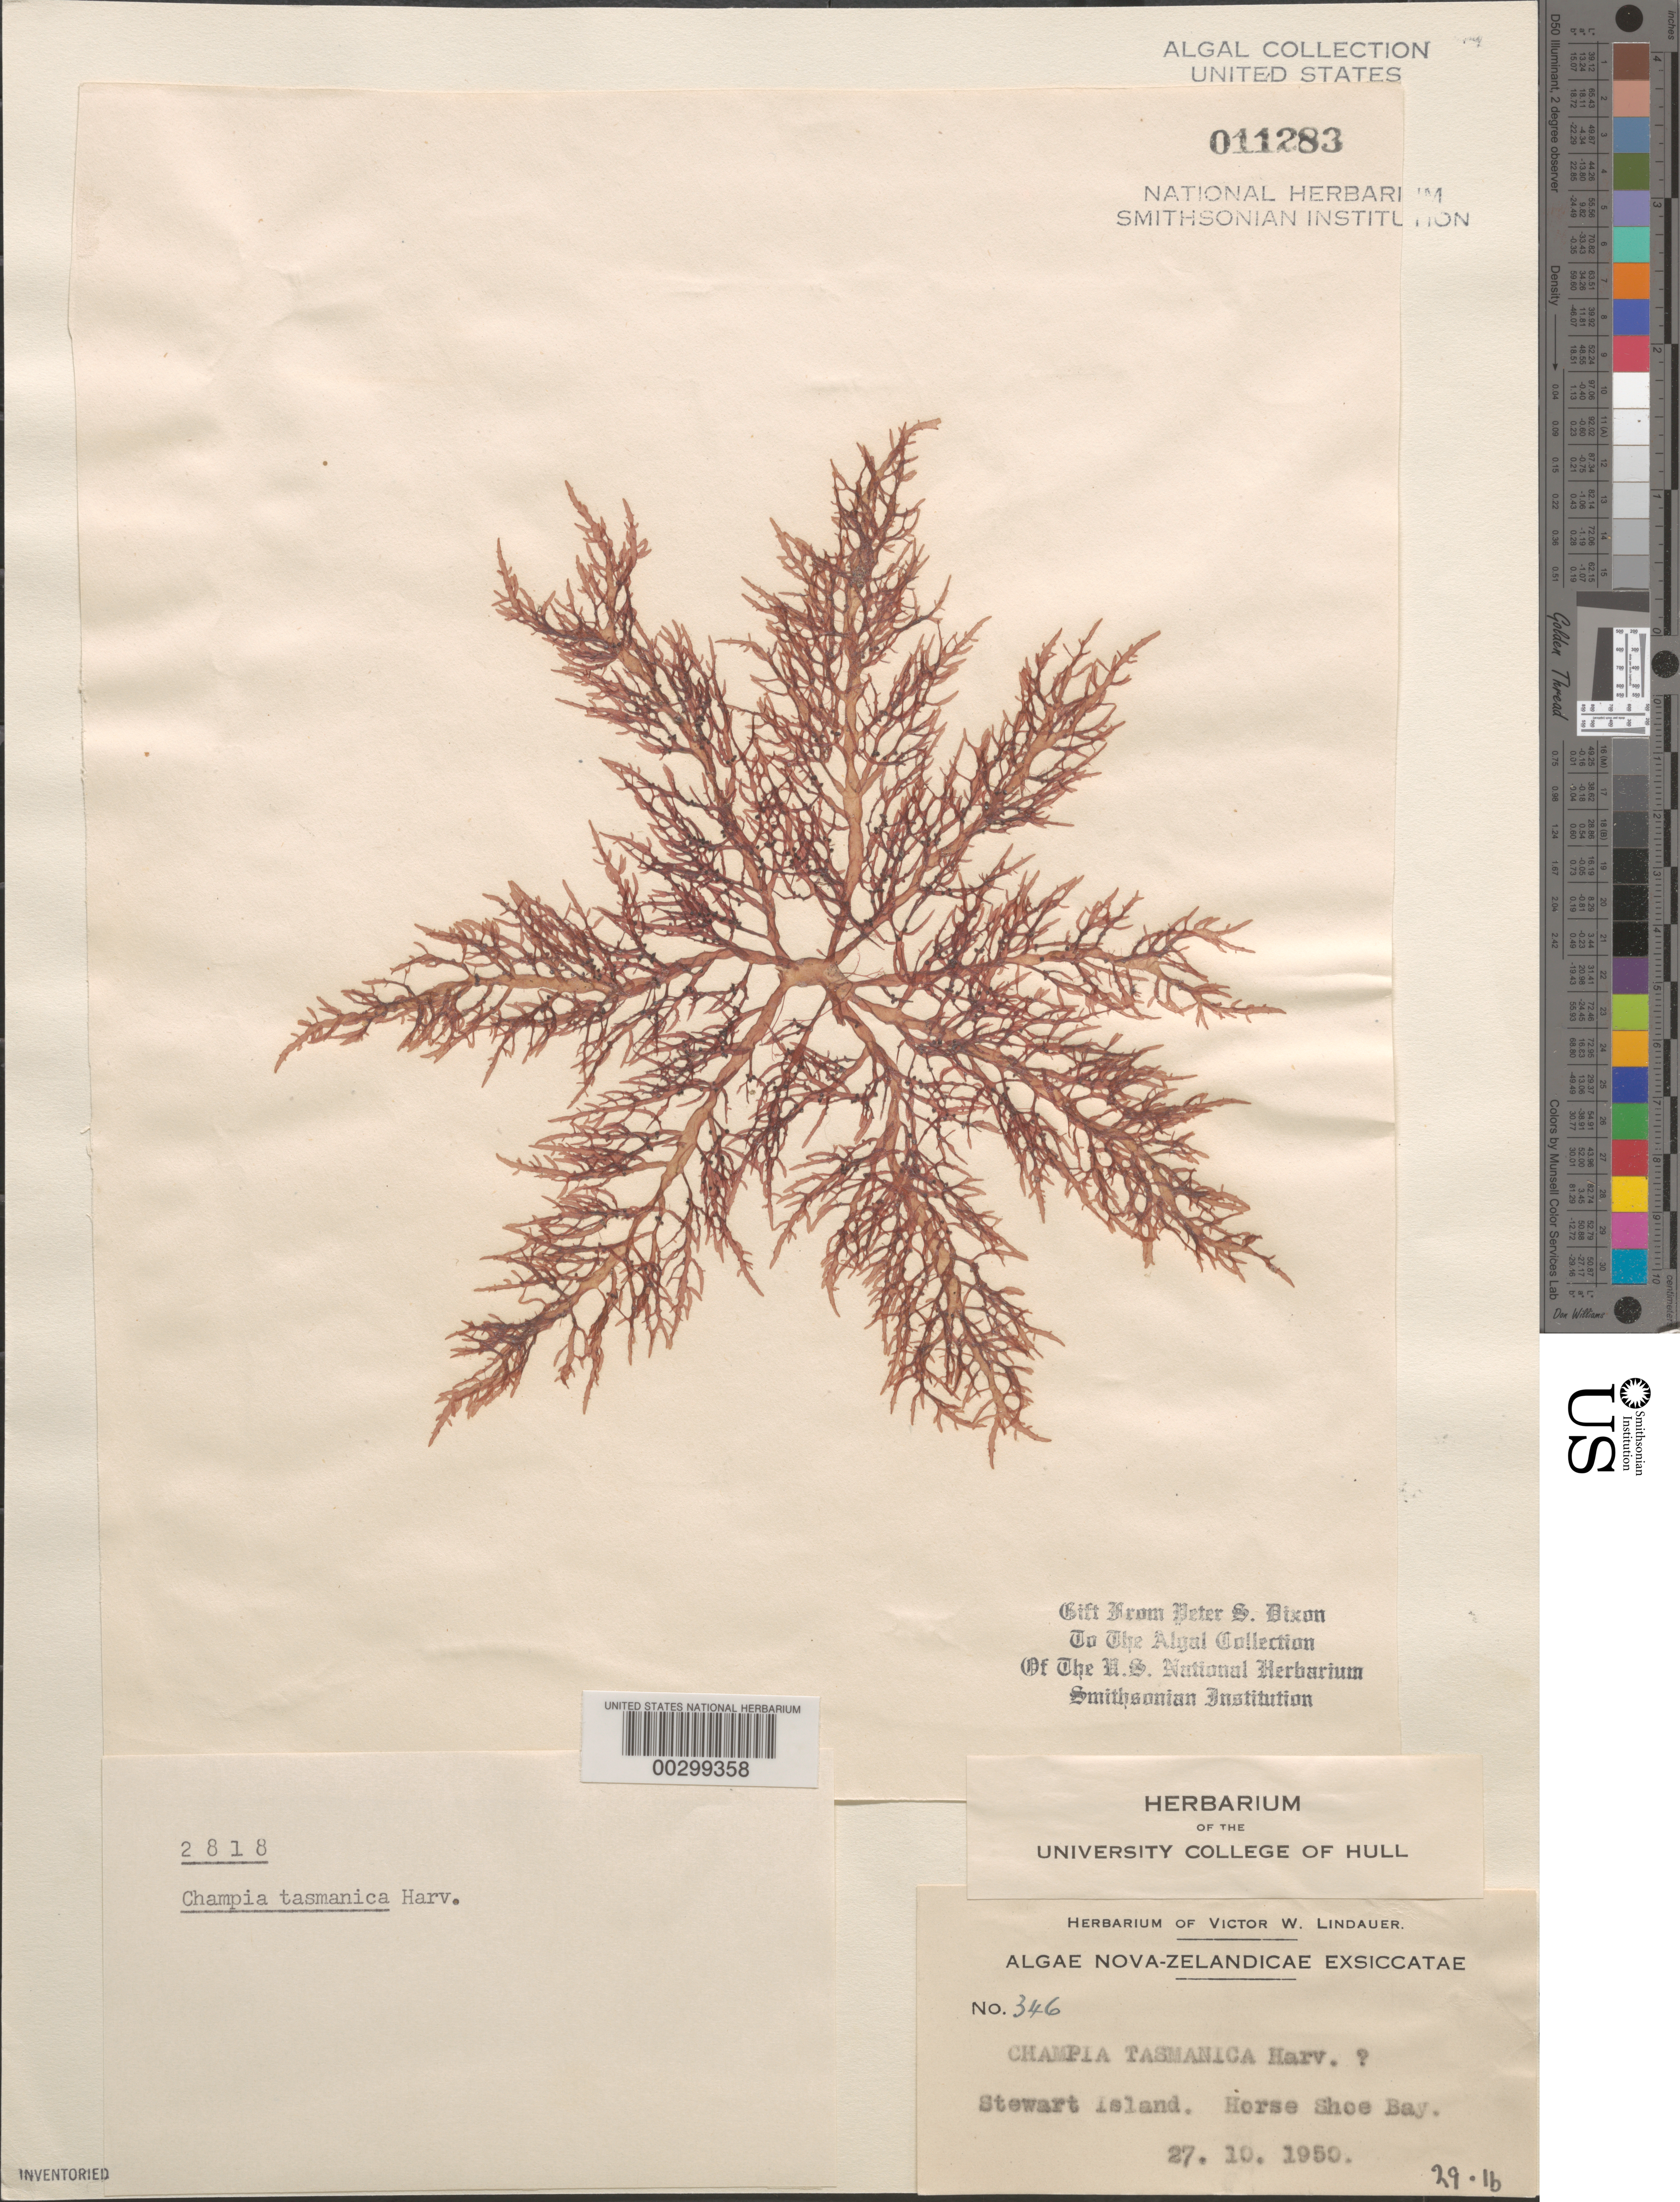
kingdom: Plantae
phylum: Rhodophyta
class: Florideophyceae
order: Rhodymeniales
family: Champiaceae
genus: Champia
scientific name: Champia viridis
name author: C. Agardh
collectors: V. Lindauer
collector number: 346 & PSD 2818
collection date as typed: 27 Oct 1950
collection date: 1950-10-27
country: New Zealand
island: Stewart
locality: Horse shoe bay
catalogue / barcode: US 11283